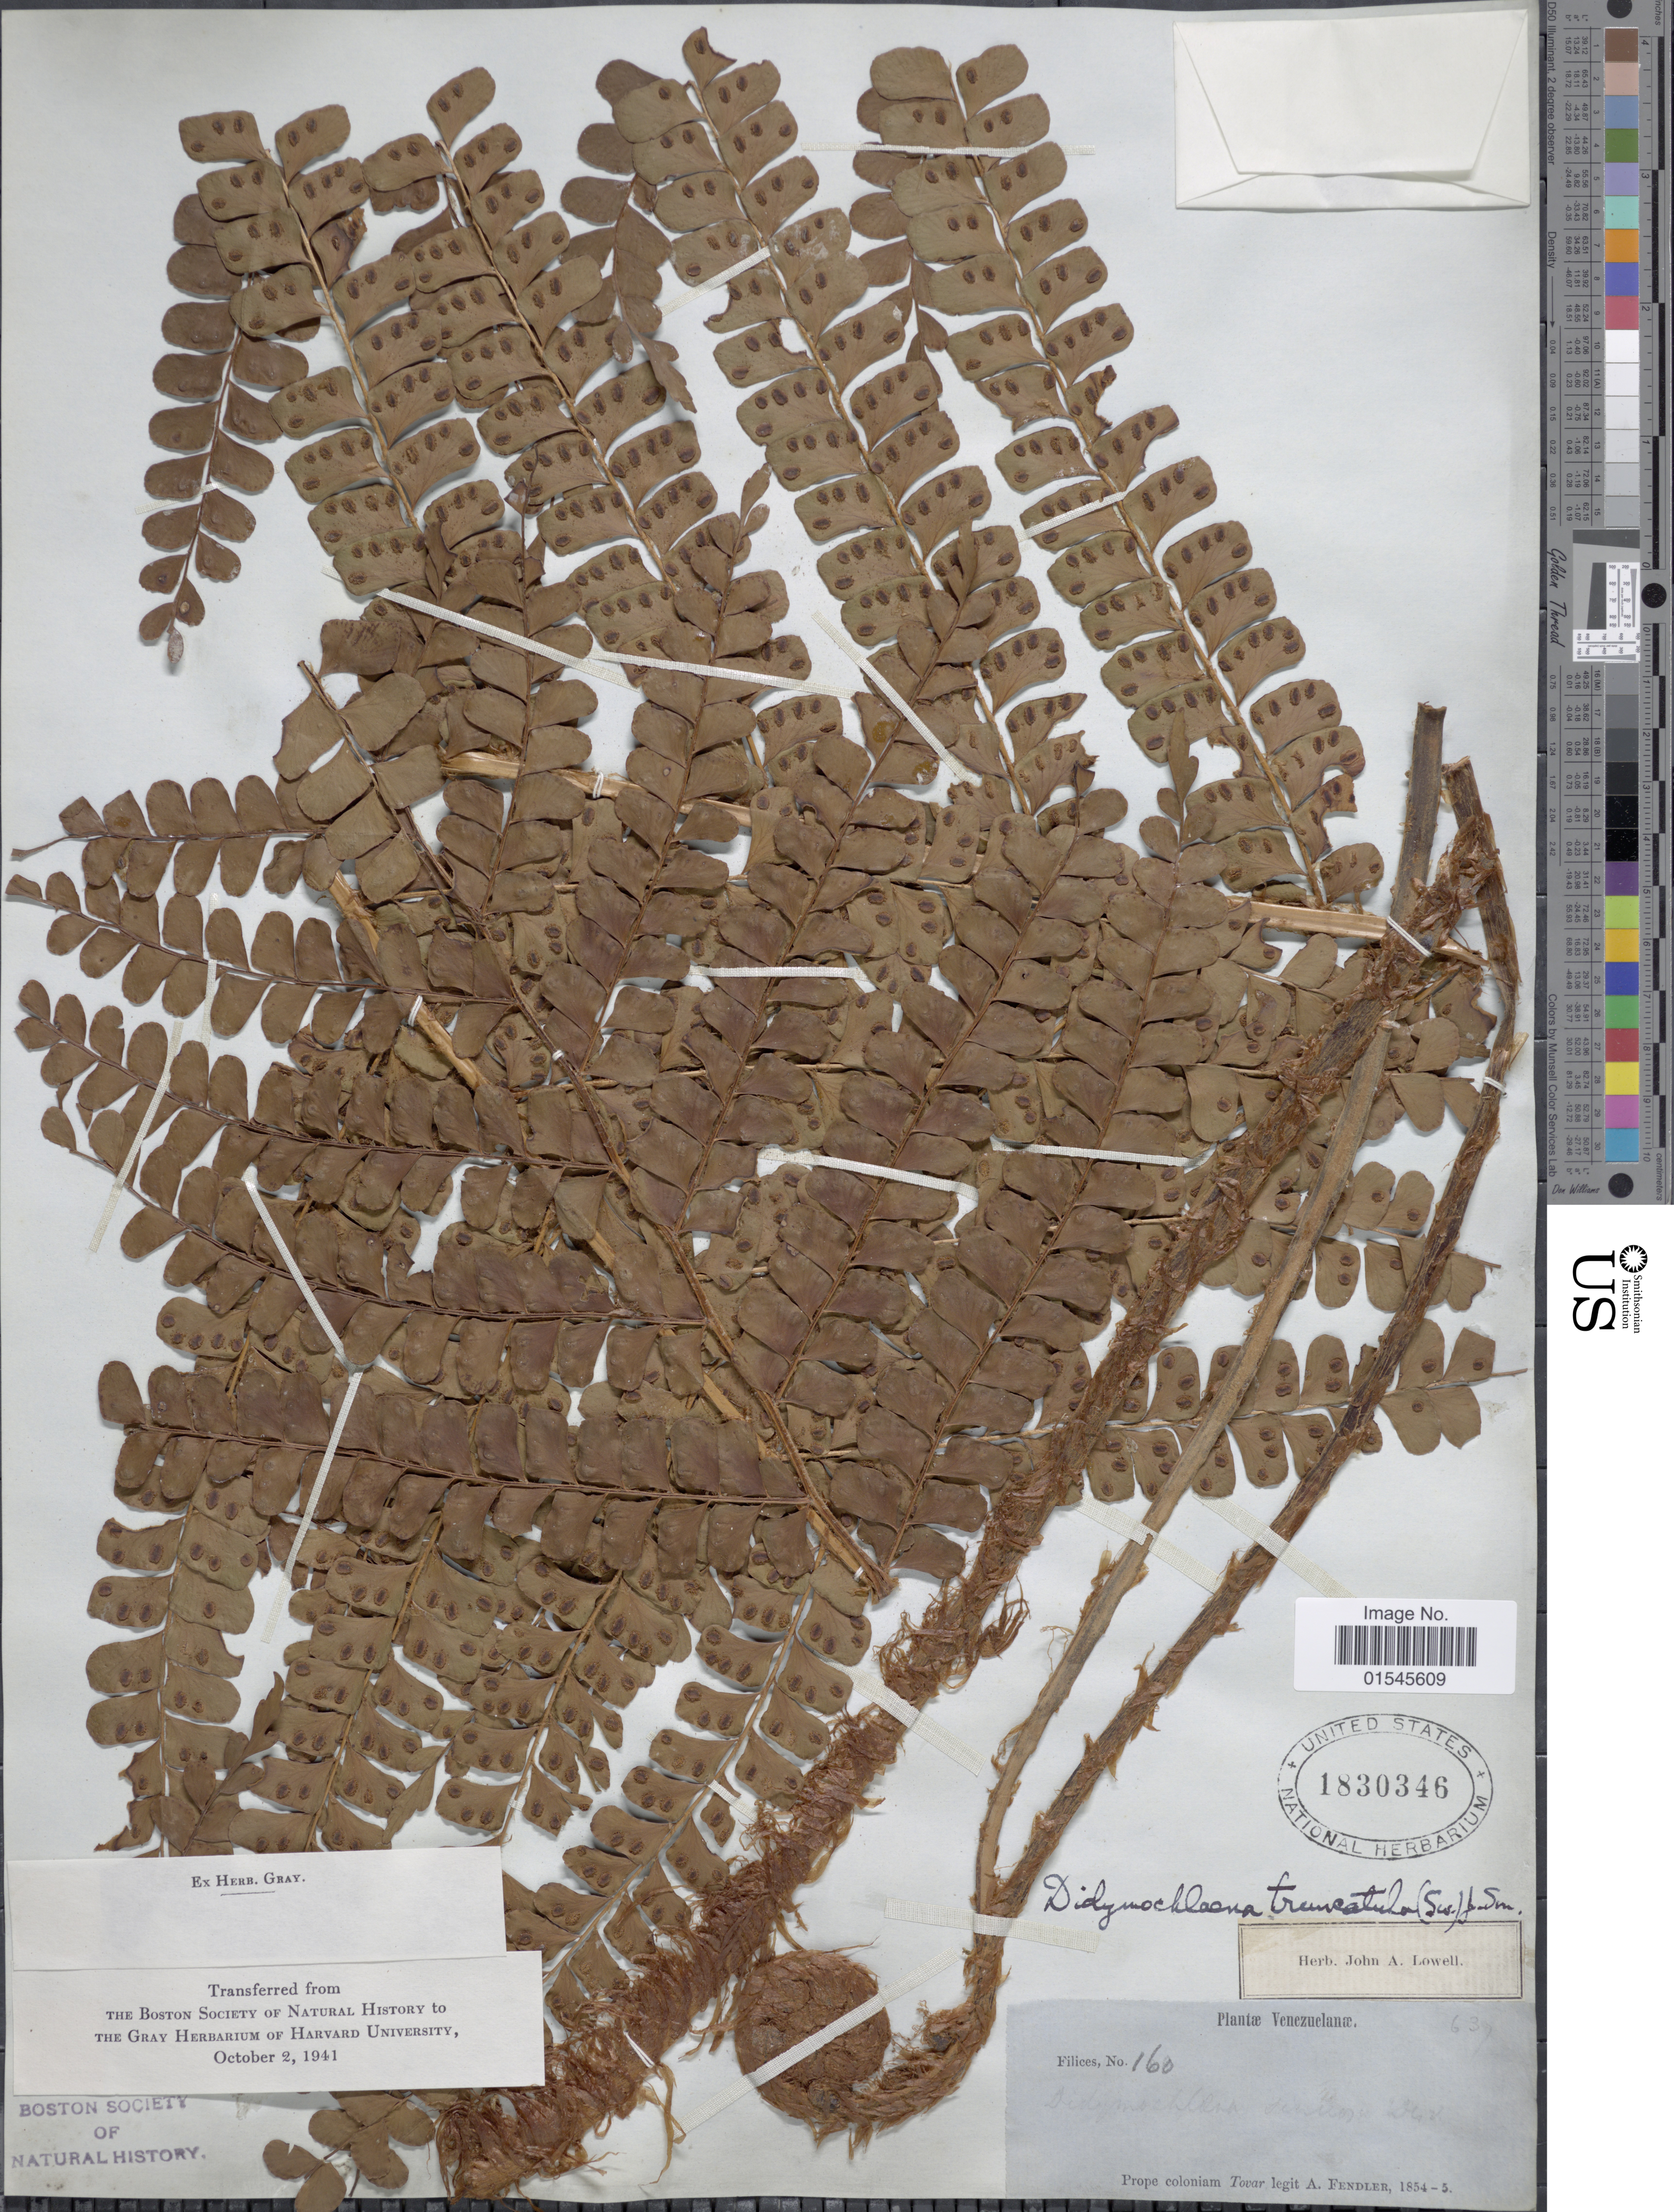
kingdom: Plantae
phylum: Tracheophyta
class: Polypodiopsida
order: Polypodiales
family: Didymochlaenaceae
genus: Didymochlaena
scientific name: Didymochlaena truncatula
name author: (Sw.) J. Sm.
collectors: A. Fendler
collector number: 160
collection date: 1854/1855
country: Venezuela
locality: Prope coloniam Tovar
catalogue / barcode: US 1830346